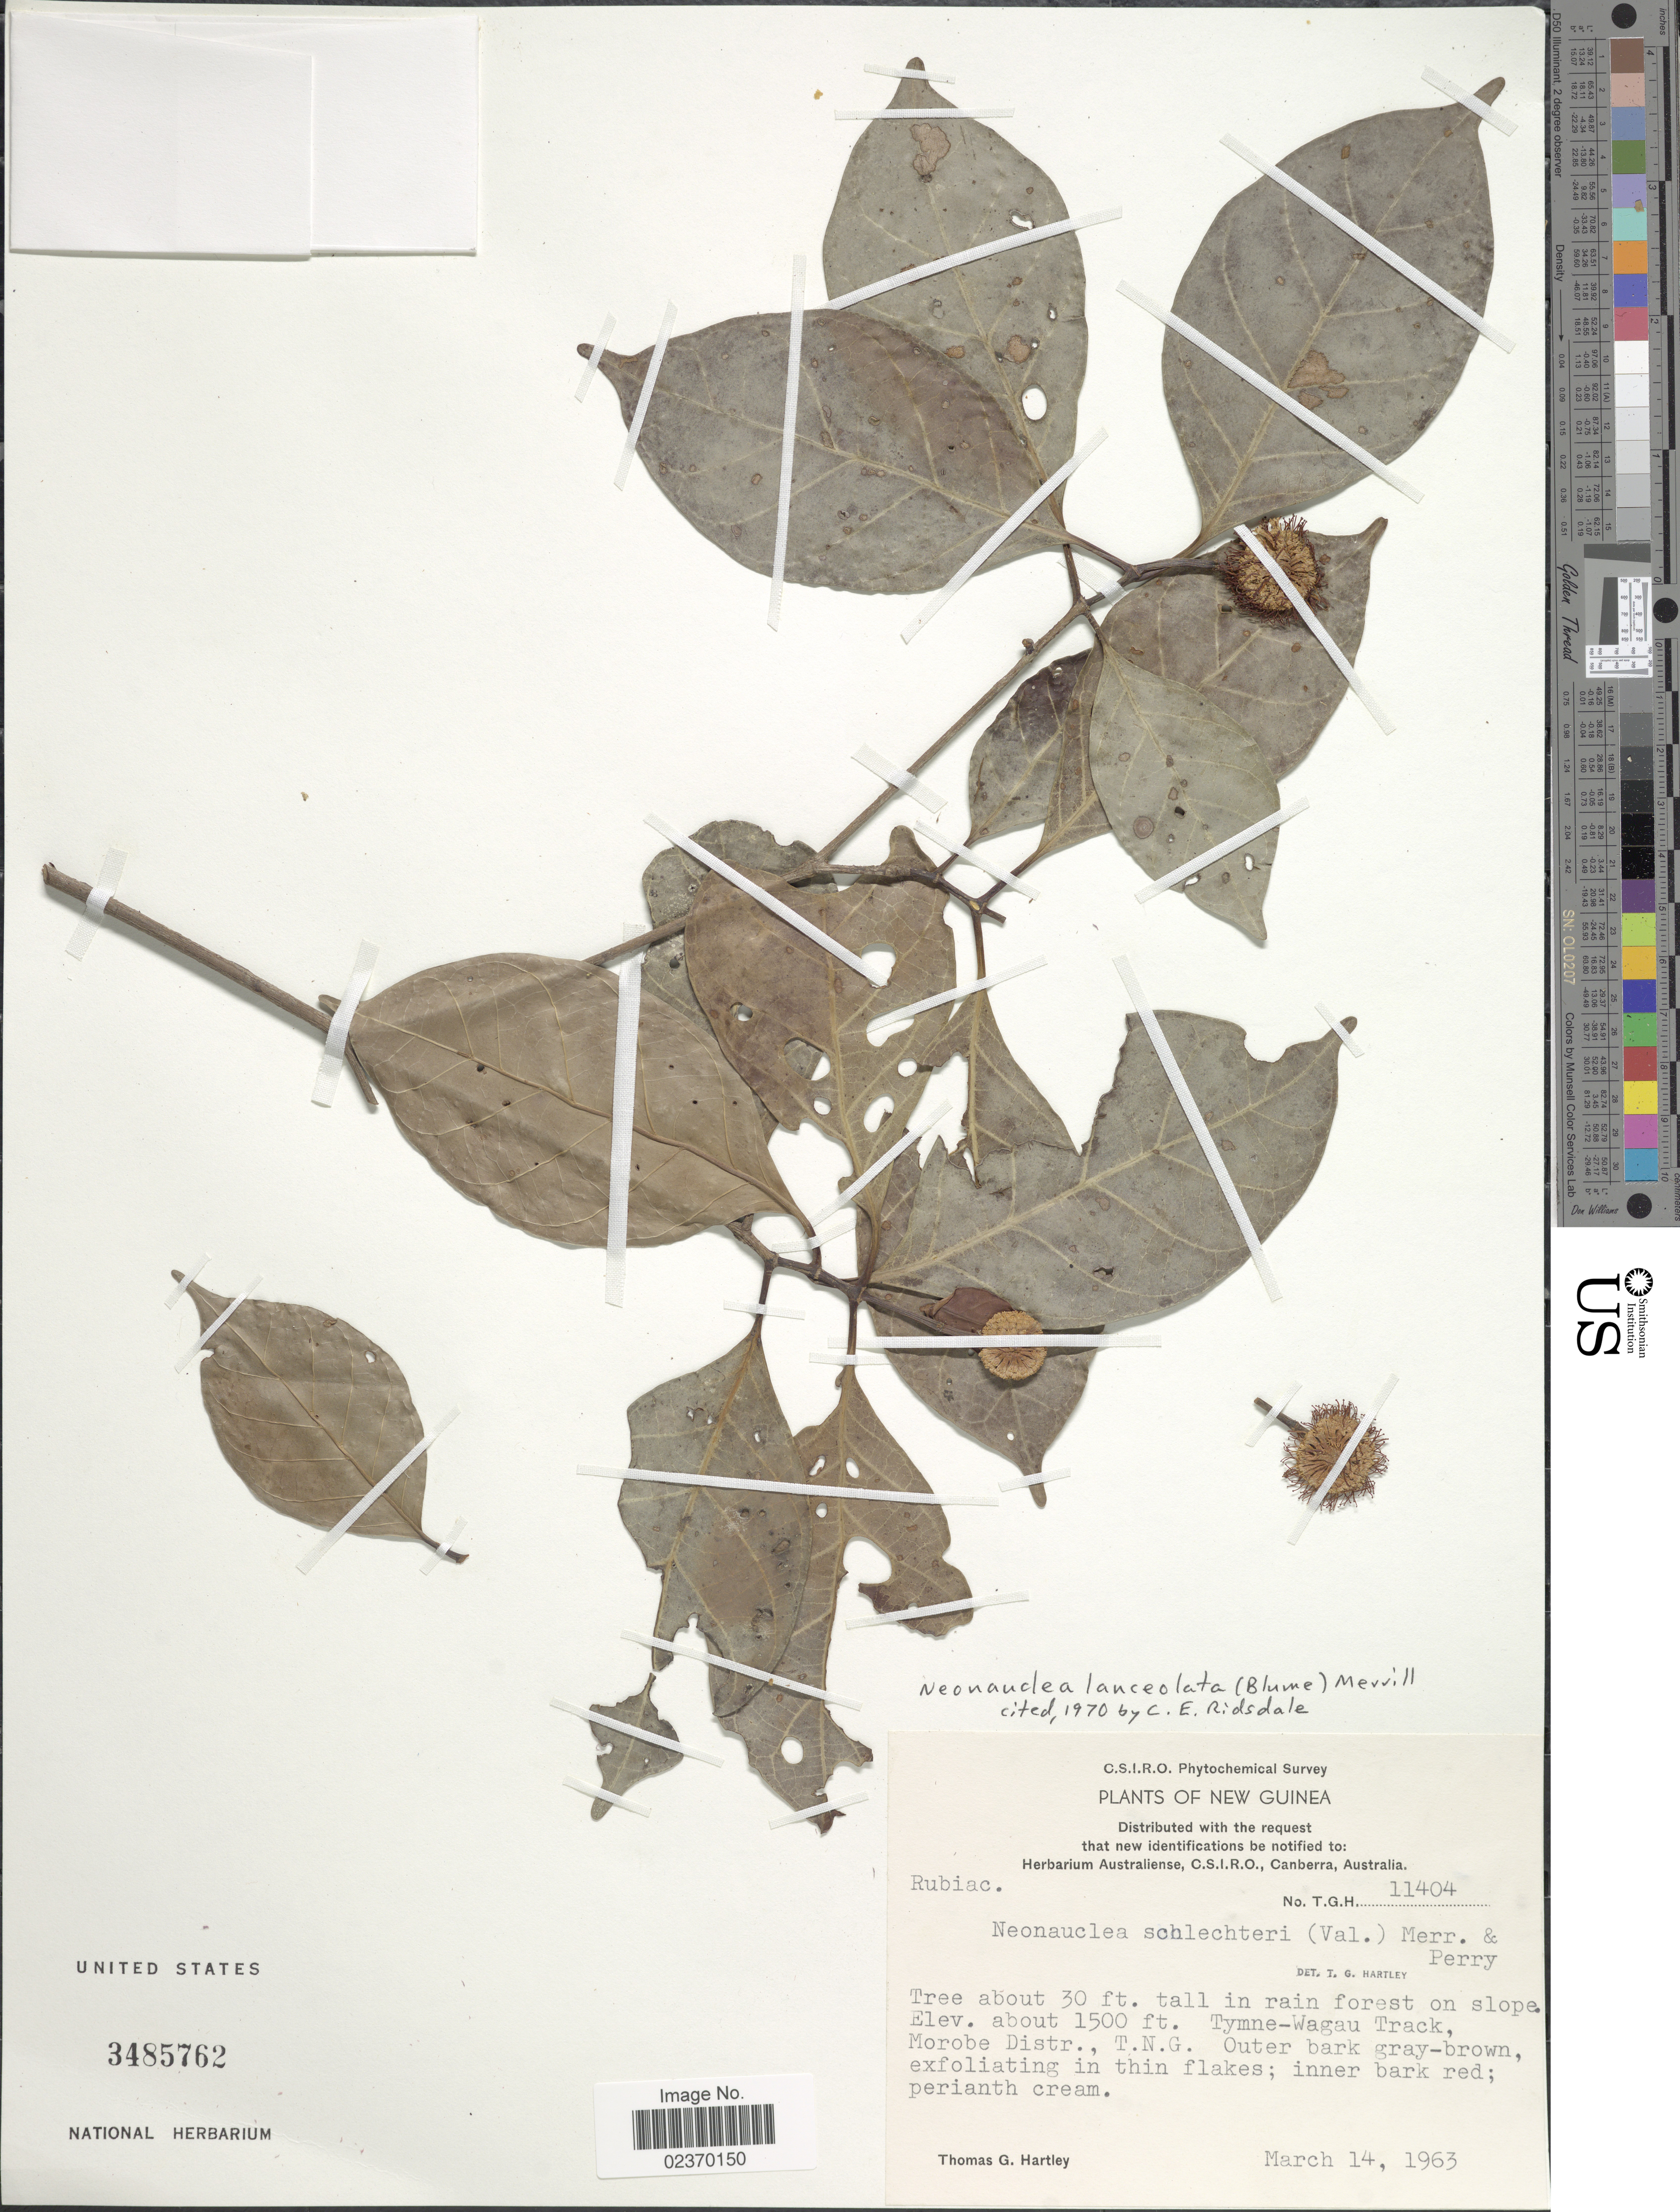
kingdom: Plantae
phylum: Tracheophyta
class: Magnoliopsida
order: Gentianales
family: Rubiaceae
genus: Neonauclea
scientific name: Neonauclea lanceolata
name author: (Blume) Merr.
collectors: T. G. Hartley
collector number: T.G.H. 11404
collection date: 1963-03-14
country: Papua New Guinea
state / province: Morobe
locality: New Guinea, tall in rain forest on slope, Tymne-Wagau Track, Morobe Distr., T.N.G.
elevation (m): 457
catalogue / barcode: US 3485762